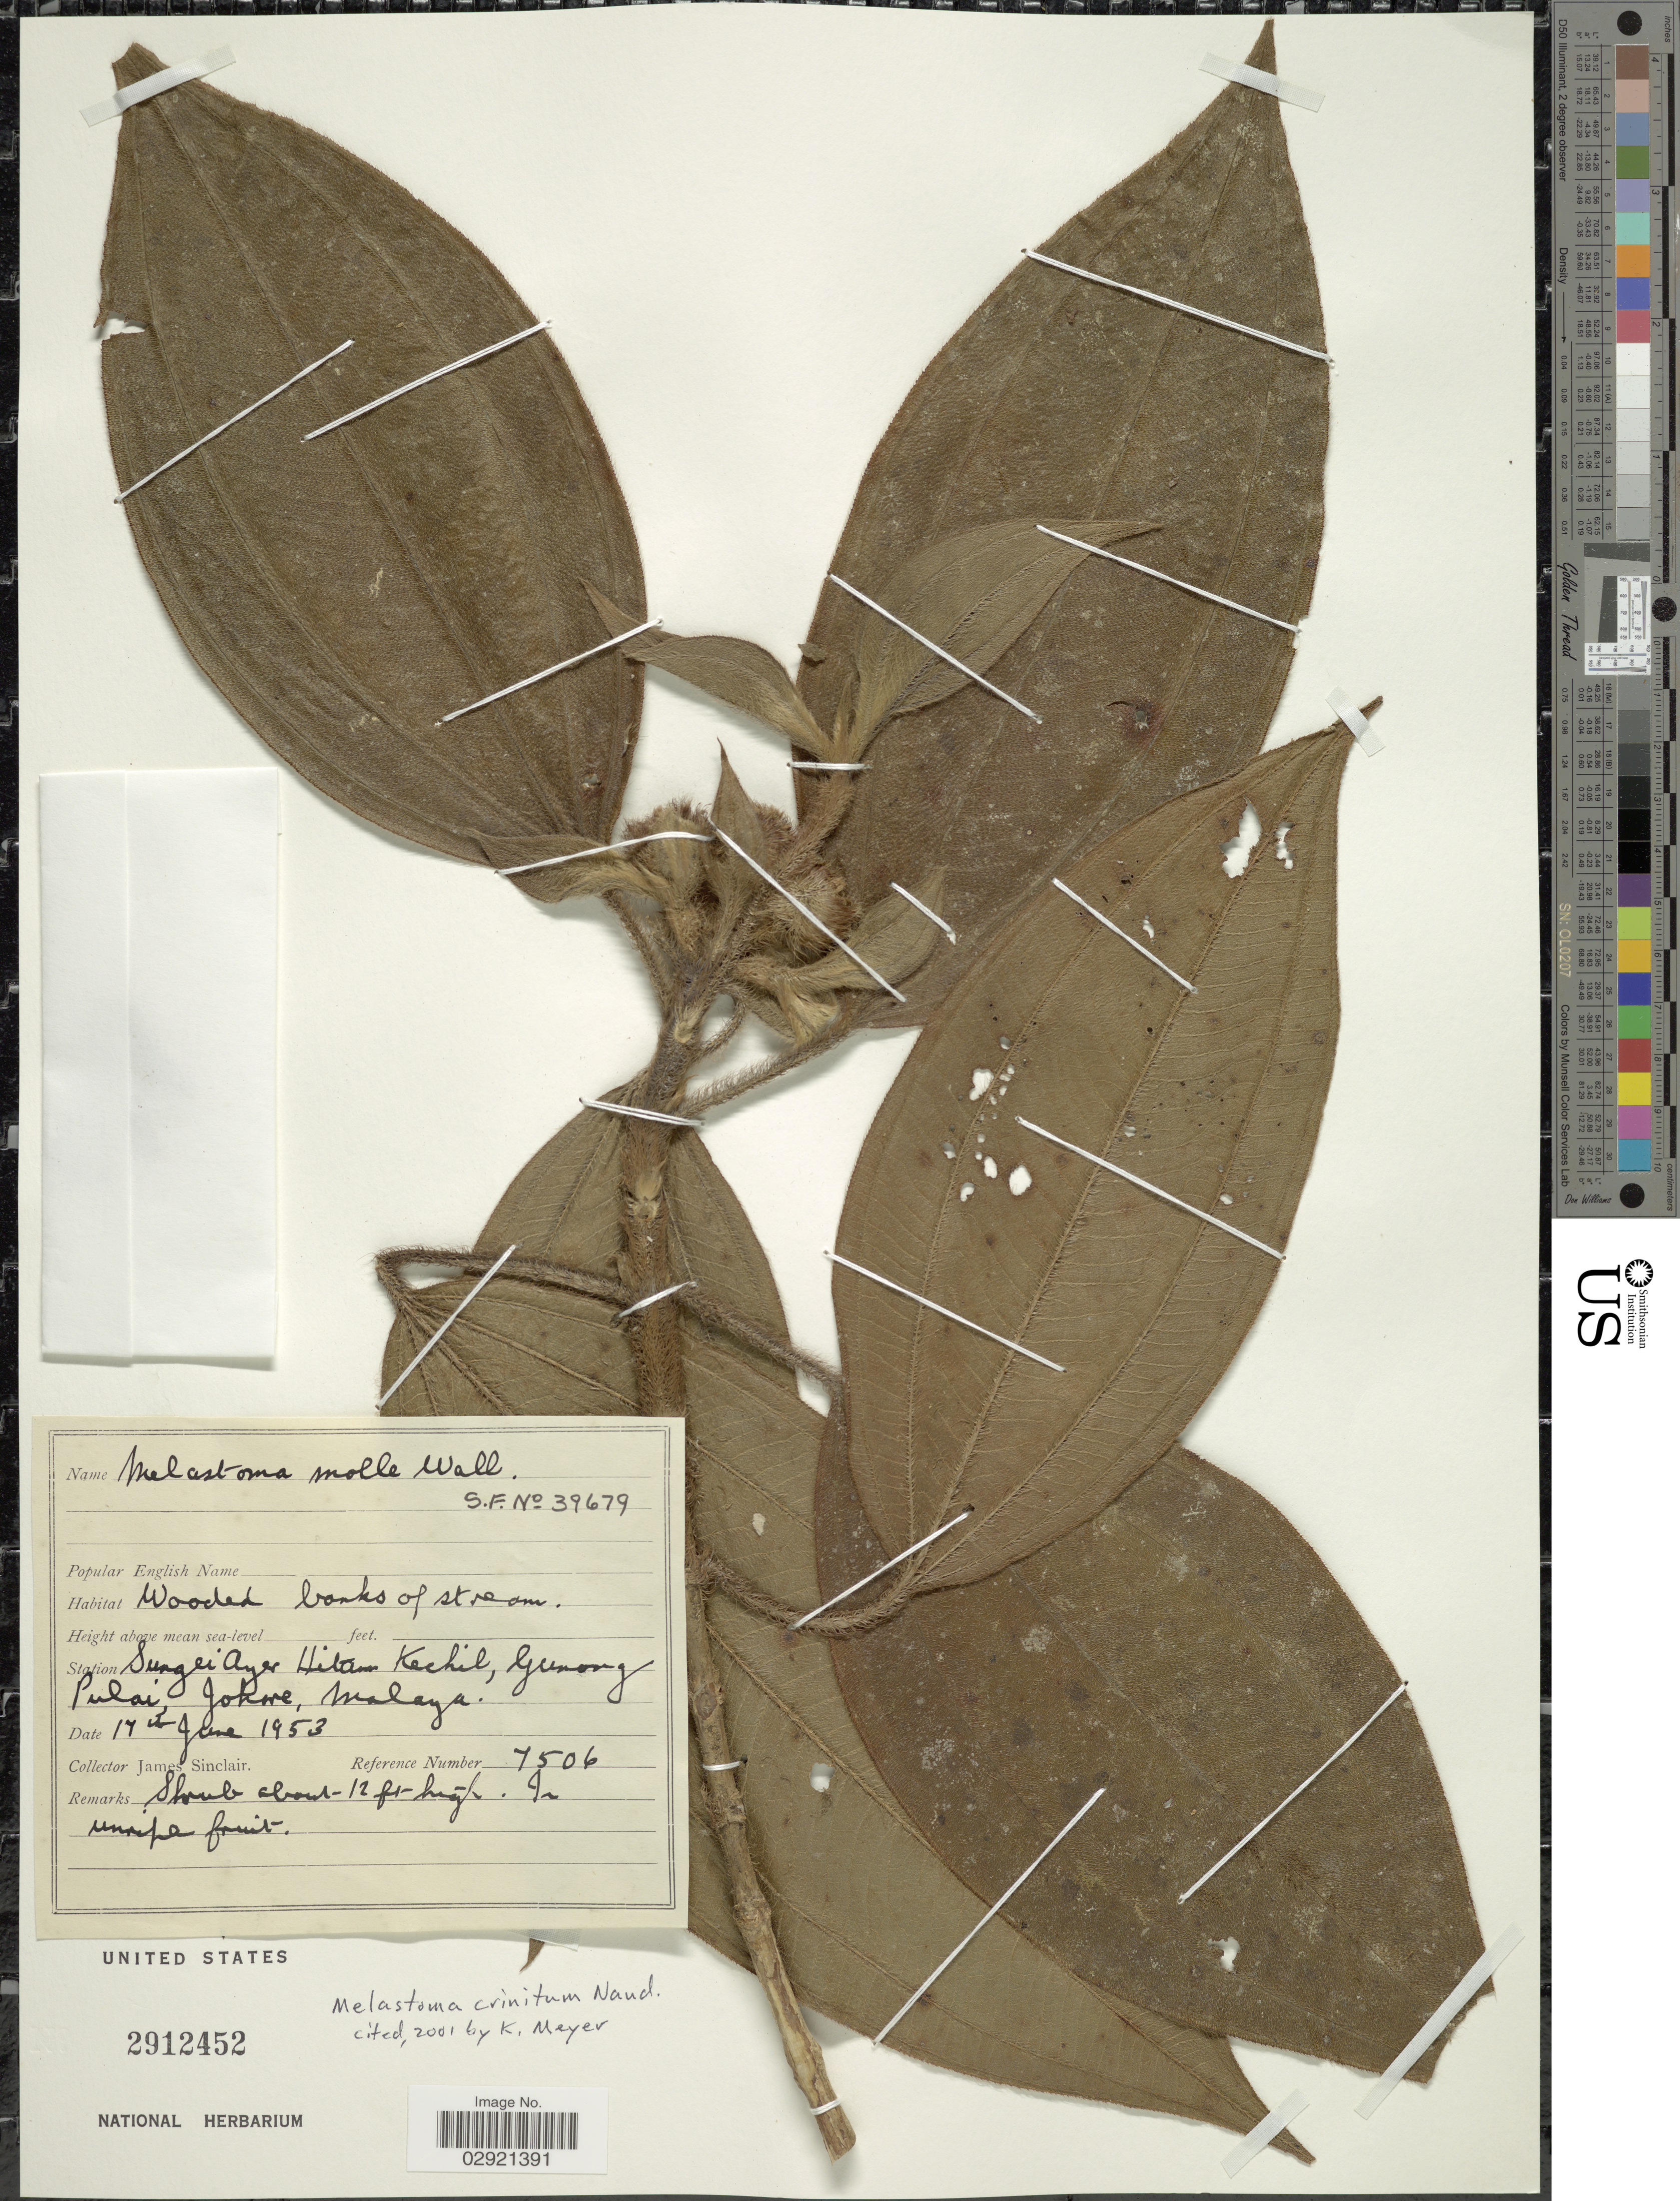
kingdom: Plantae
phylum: Tracheophyta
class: Magnoliopsida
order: Myrtales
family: Melastomataceae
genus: Melastoma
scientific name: Melastoma crinitum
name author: Roxb.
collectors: J. Sinclair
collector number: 7506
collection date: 1953-06-17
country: Malaysia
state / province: Johor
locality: Station Sungei Ayer Hitam Kechil, Gumong Pulai, Johore, Malaya.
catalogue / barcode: US 2912452